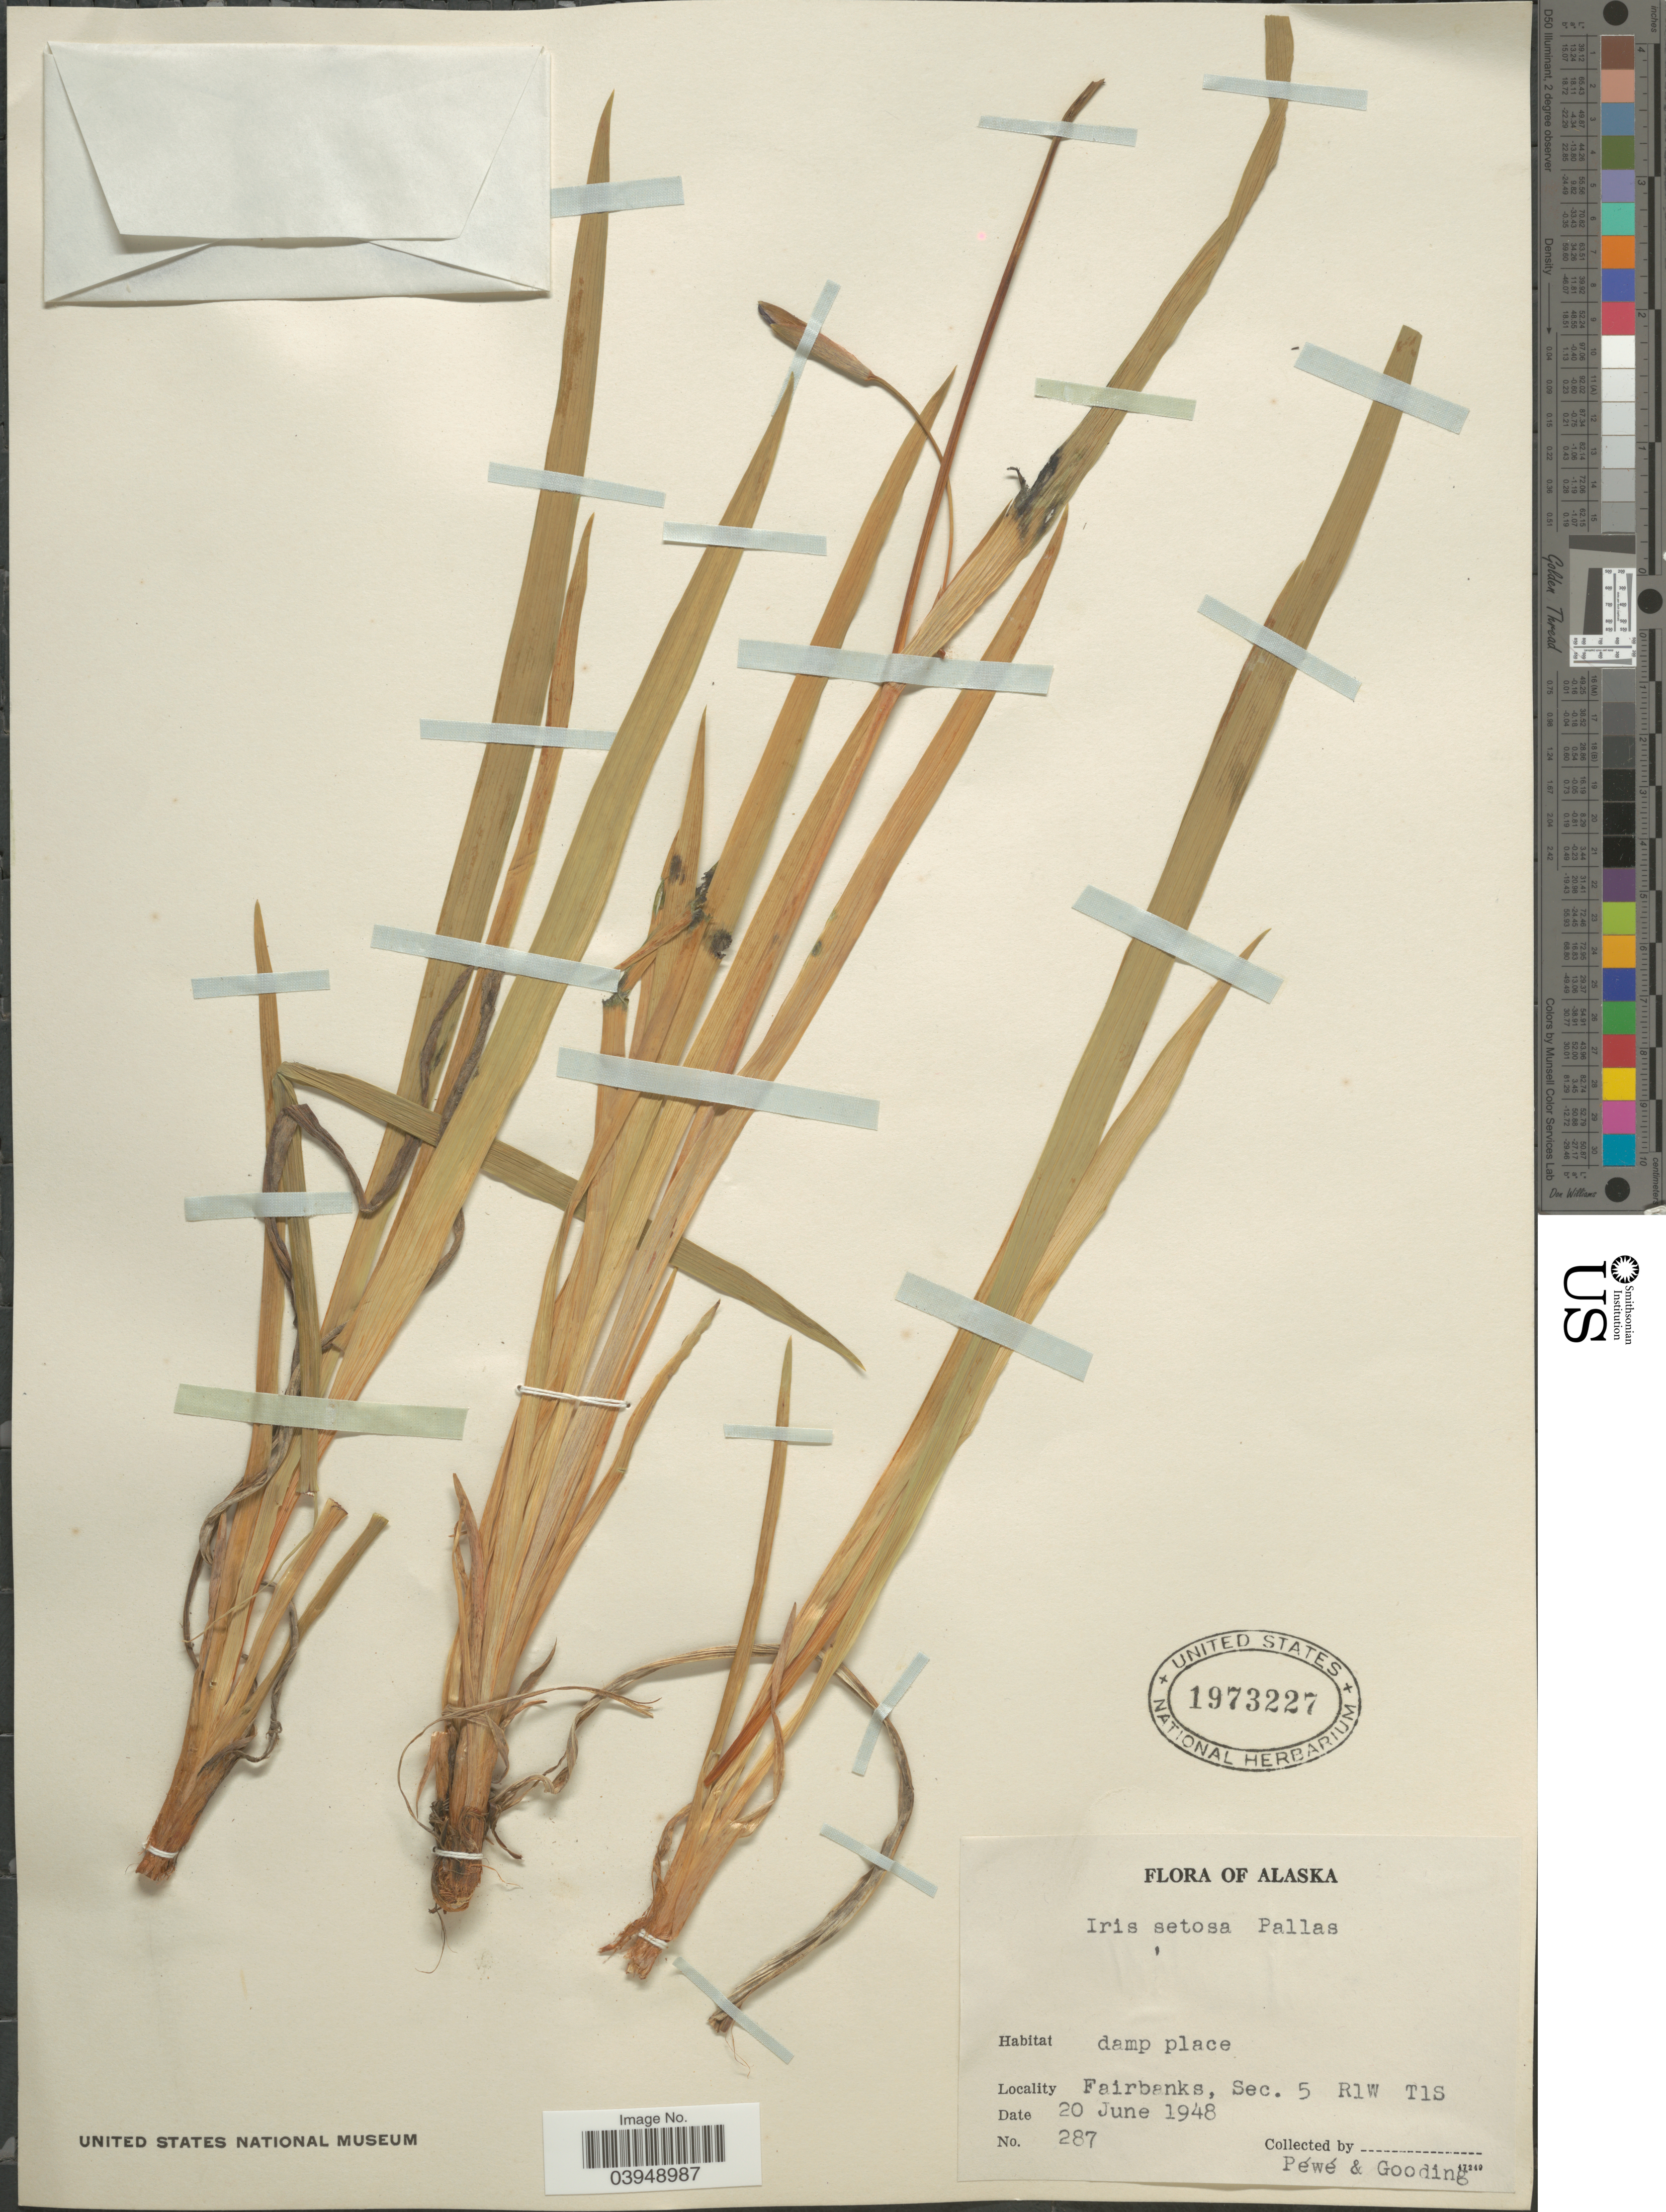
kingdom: Plantae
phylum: Tracheophyta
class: Liliopsida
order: Asparagales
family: Iridaceae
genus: Iris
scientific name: Iris setosa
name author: Pall. ex Link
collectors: Pewe & Gooding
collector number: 287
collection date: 1948-06-20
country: United States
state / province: Alaska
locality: Fairbanks, Sec. 5 R1W T1S.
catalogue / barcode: US 1973227